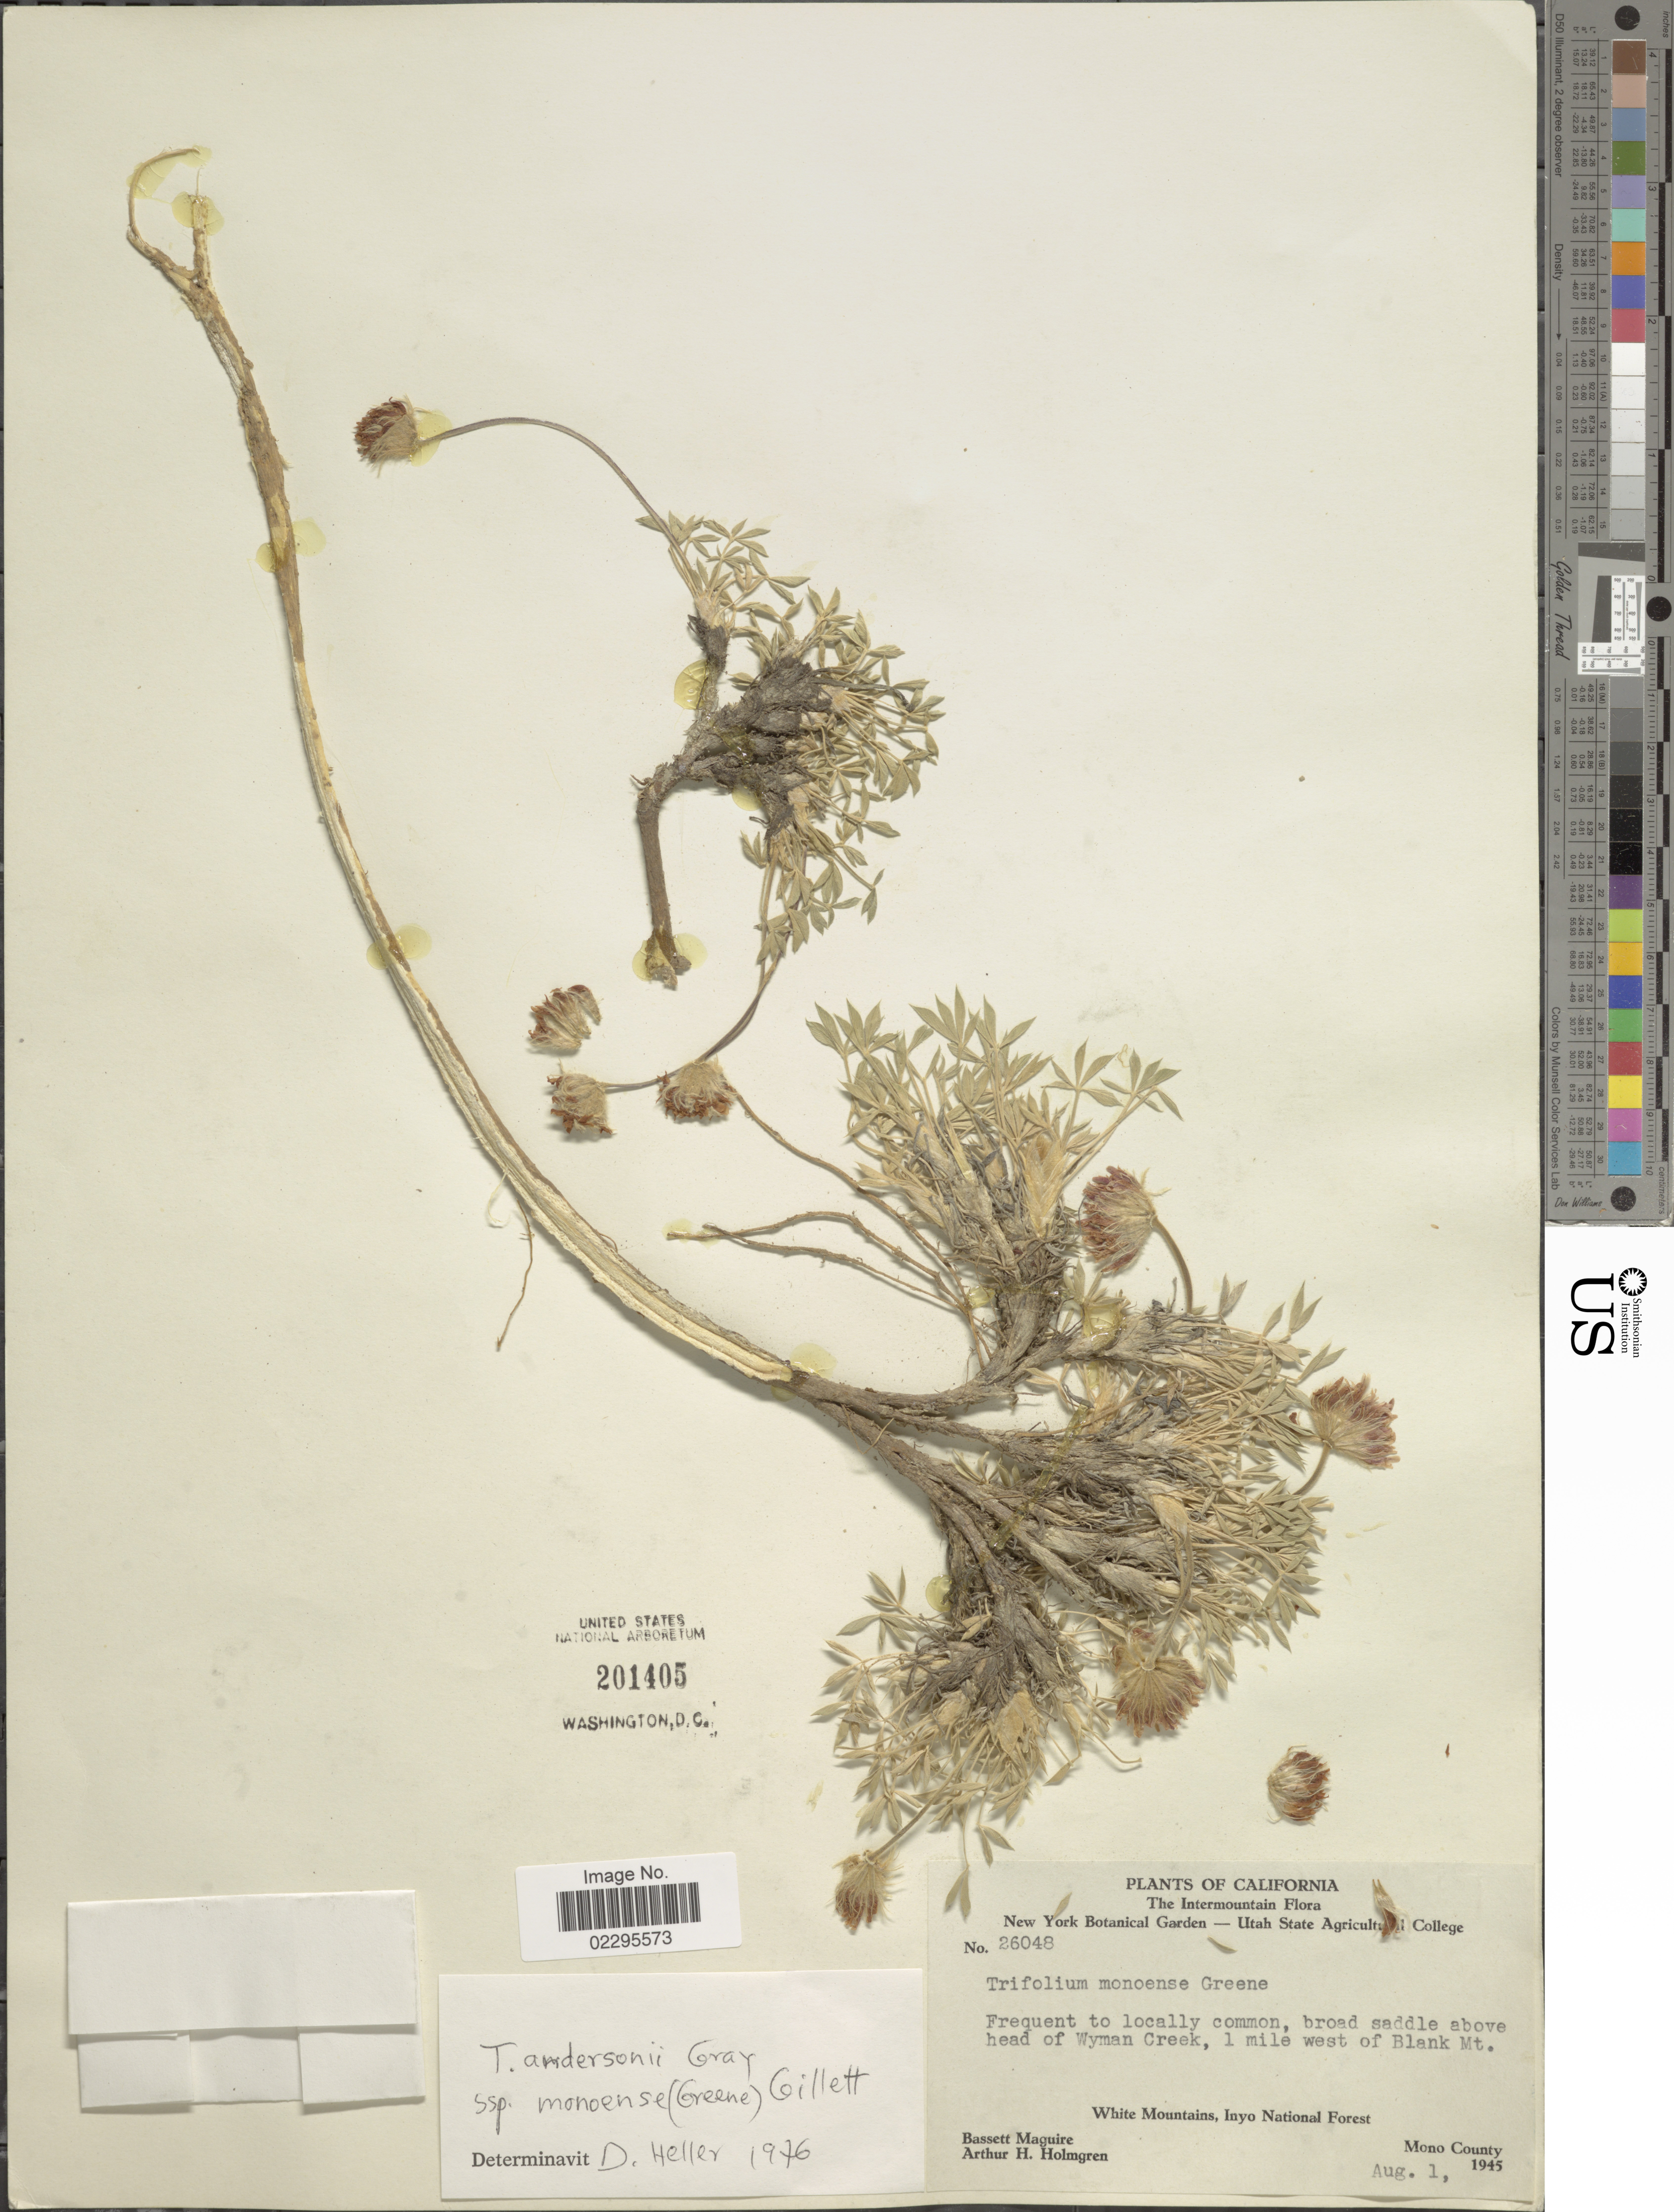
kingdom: Plantae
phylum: Tracheophyta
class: Magnoliopsida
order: Fabales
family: Fabaceae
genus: Trifolium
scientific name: Trifolium andersonii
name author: A. Gray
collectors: B. Maguire & A. H. Holmgren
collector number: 26048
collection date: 1945-08-01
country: United States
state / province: California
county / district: Mono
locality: Intermountain. above head of Wyman Creek, 1 mile west of Blank Mt. White Mountains, Inyo National Forest. Mono County